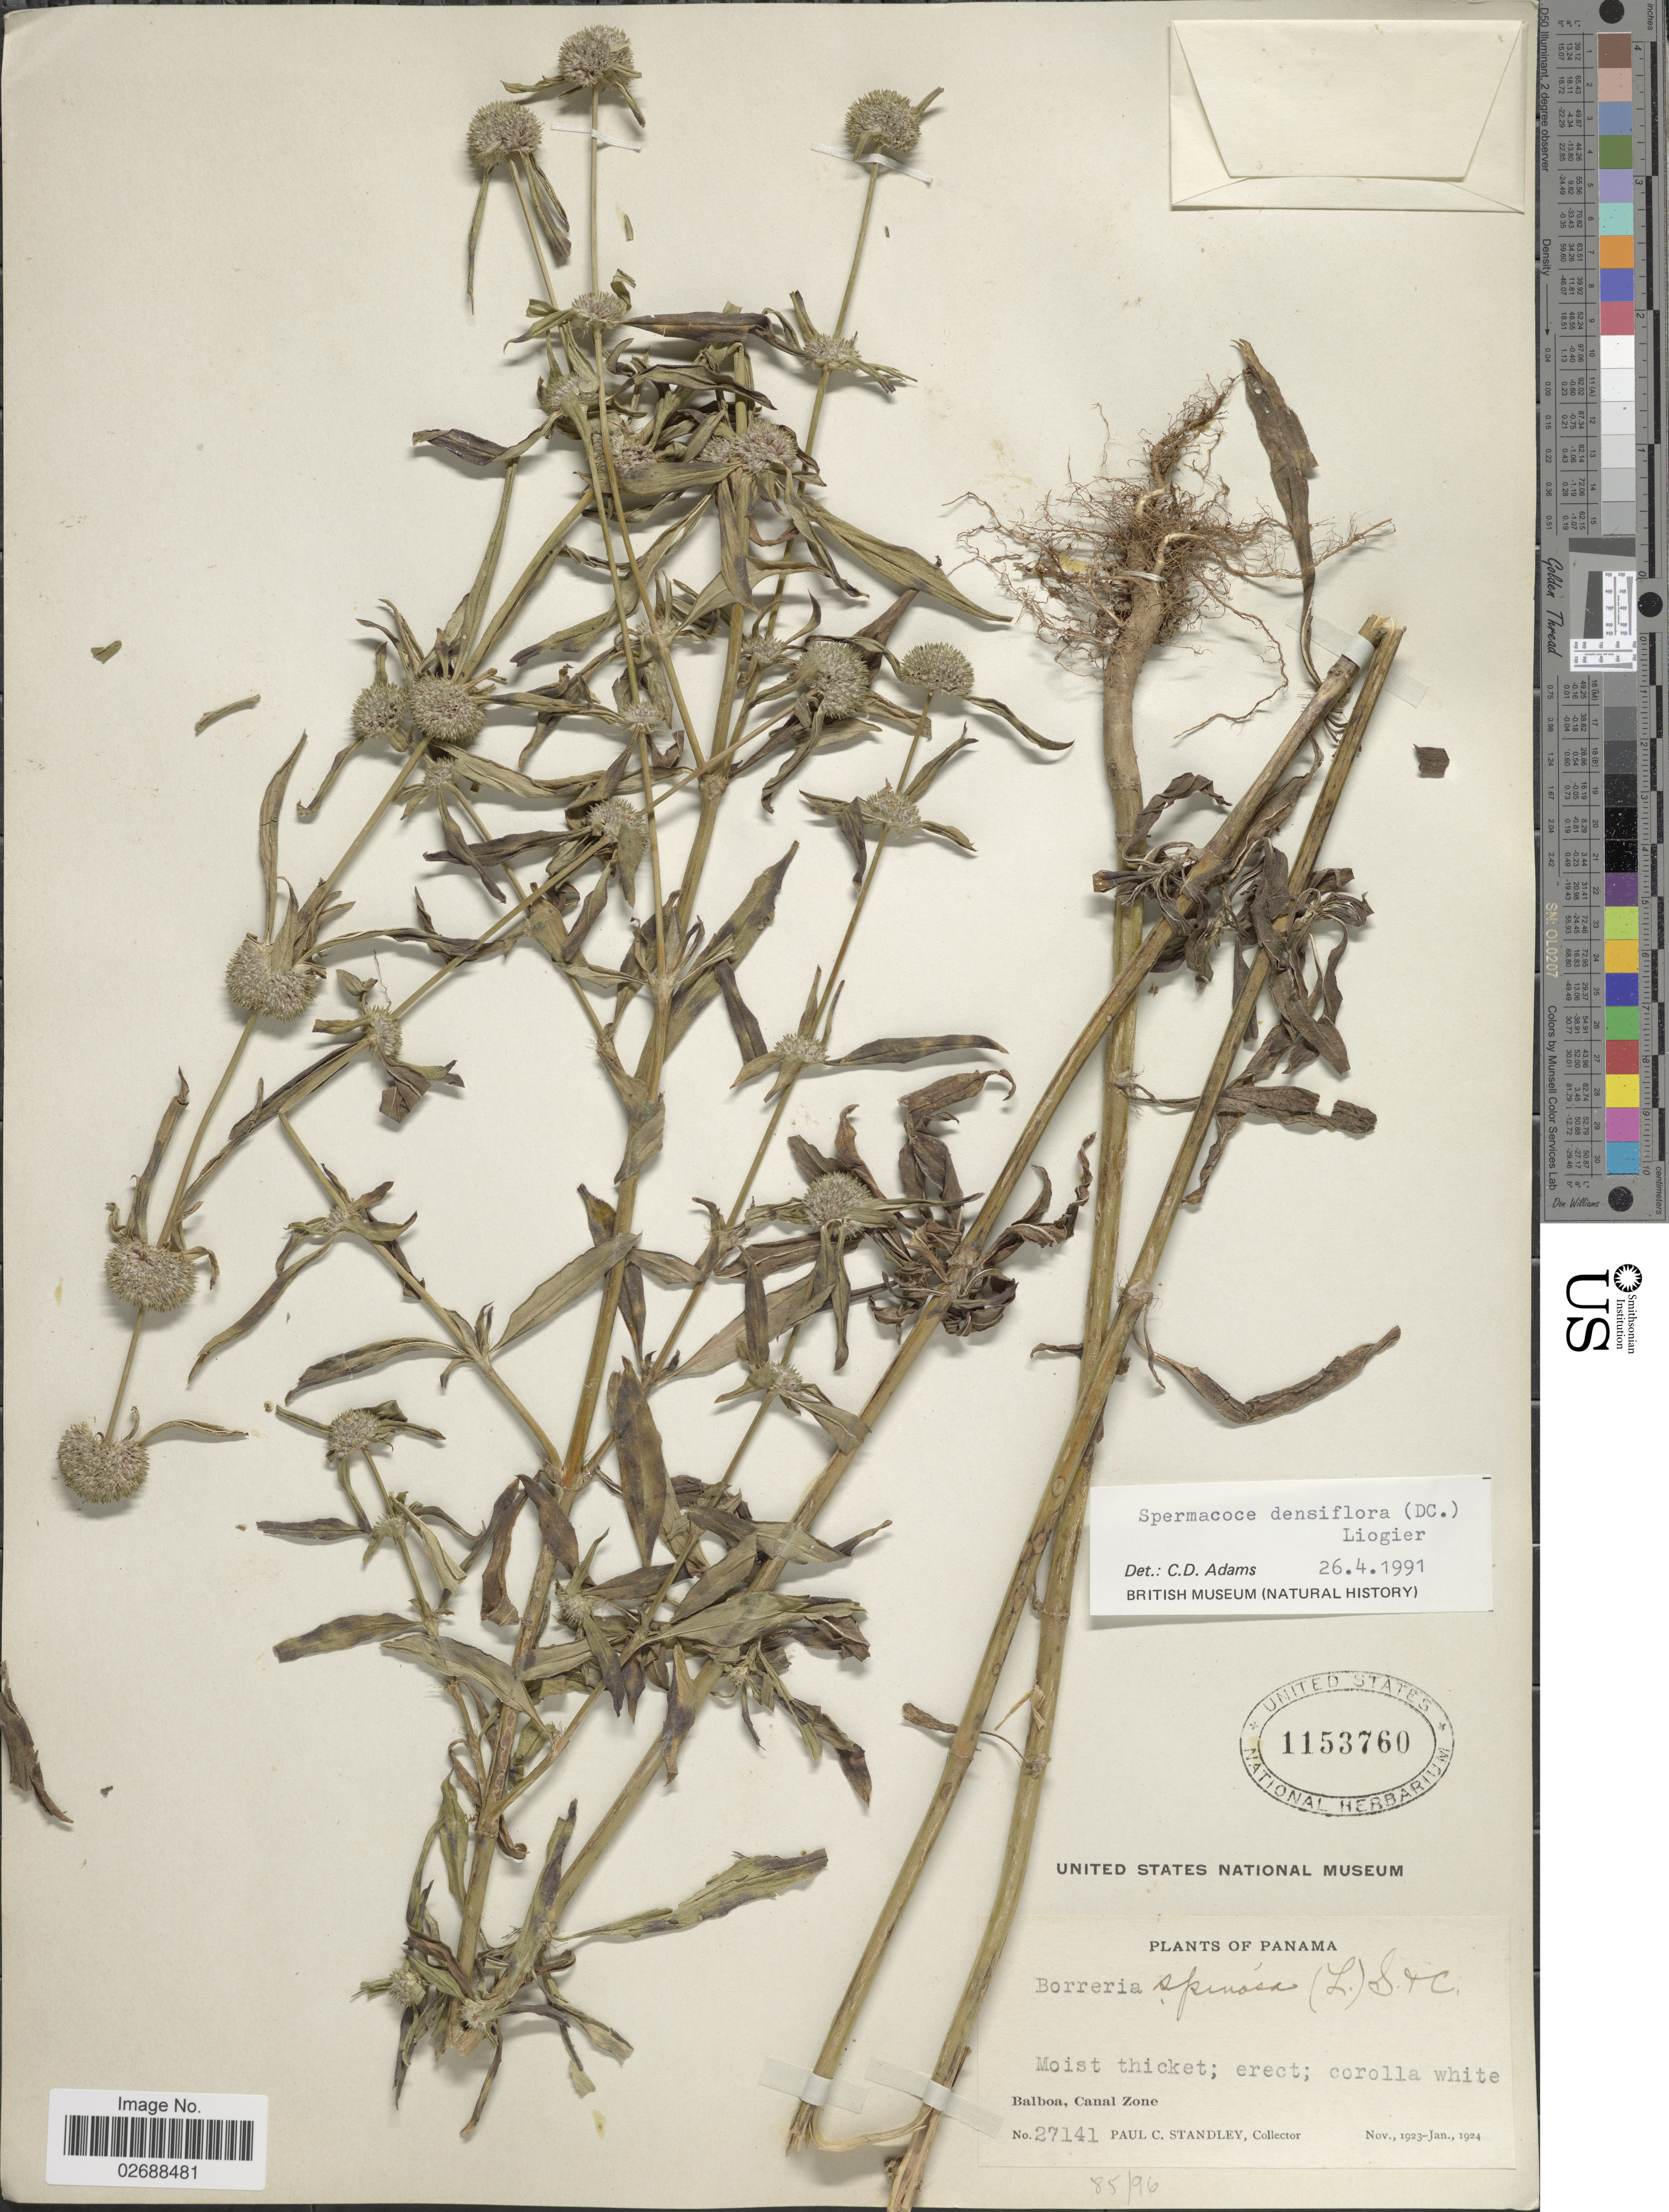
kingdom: Plantae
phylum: Tracheophyta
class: Magnoliopsida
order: Gentianales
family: Rubiaceae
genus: Spermacoce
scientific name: Spermacoce densiflora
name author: (DC.) Alain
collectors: P. C. Standley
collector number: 27141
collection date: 1923-11/1924-01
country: Panama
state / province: Colón / Panamá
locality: Balboa, Canal Zone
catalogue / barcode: US 1153760